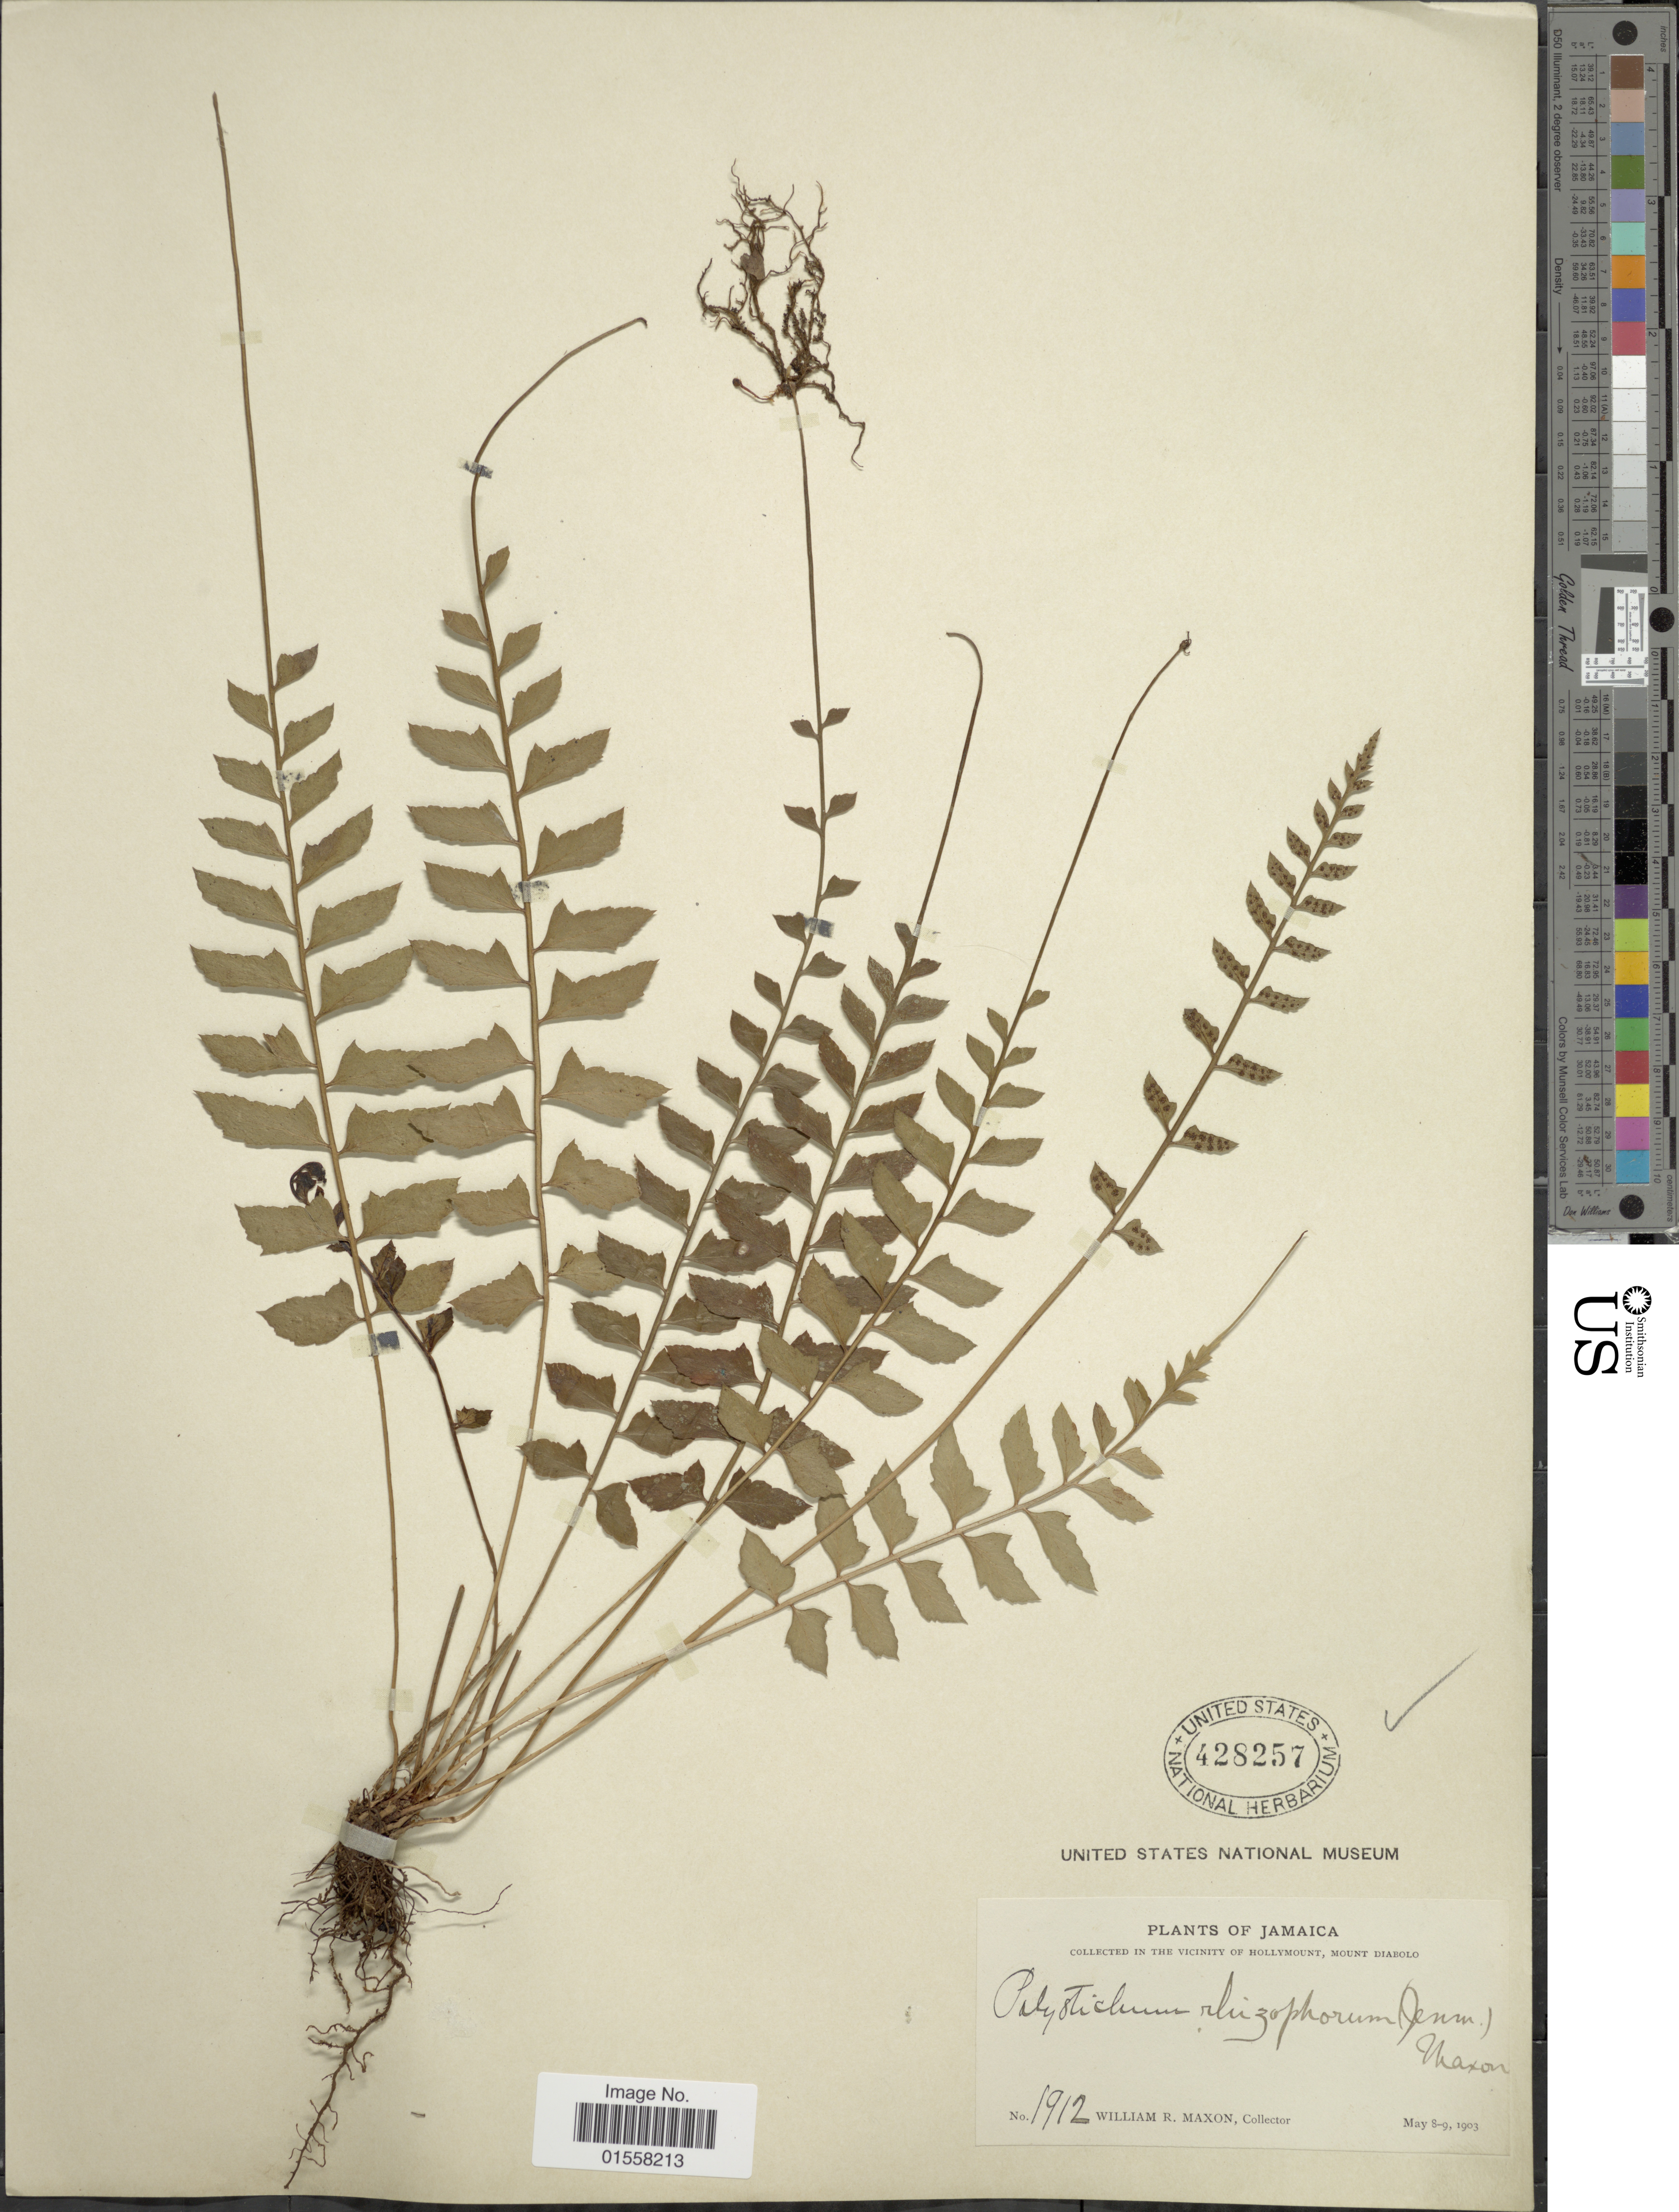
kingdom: Plantae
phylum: Tracheophyta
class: Polypodiopsida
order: Polypodiales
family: Dryopteridaceae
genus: Polystichum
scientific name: Polystichum rhizophorum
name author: (Jenman) Maxon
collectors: W. R. Maxon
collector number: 1912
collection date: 1903-05-08/1903-05-09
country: Jamaica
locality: Jamaica. In the vicinity of Hollymount, Mount Diablo.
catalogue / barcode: US 428257